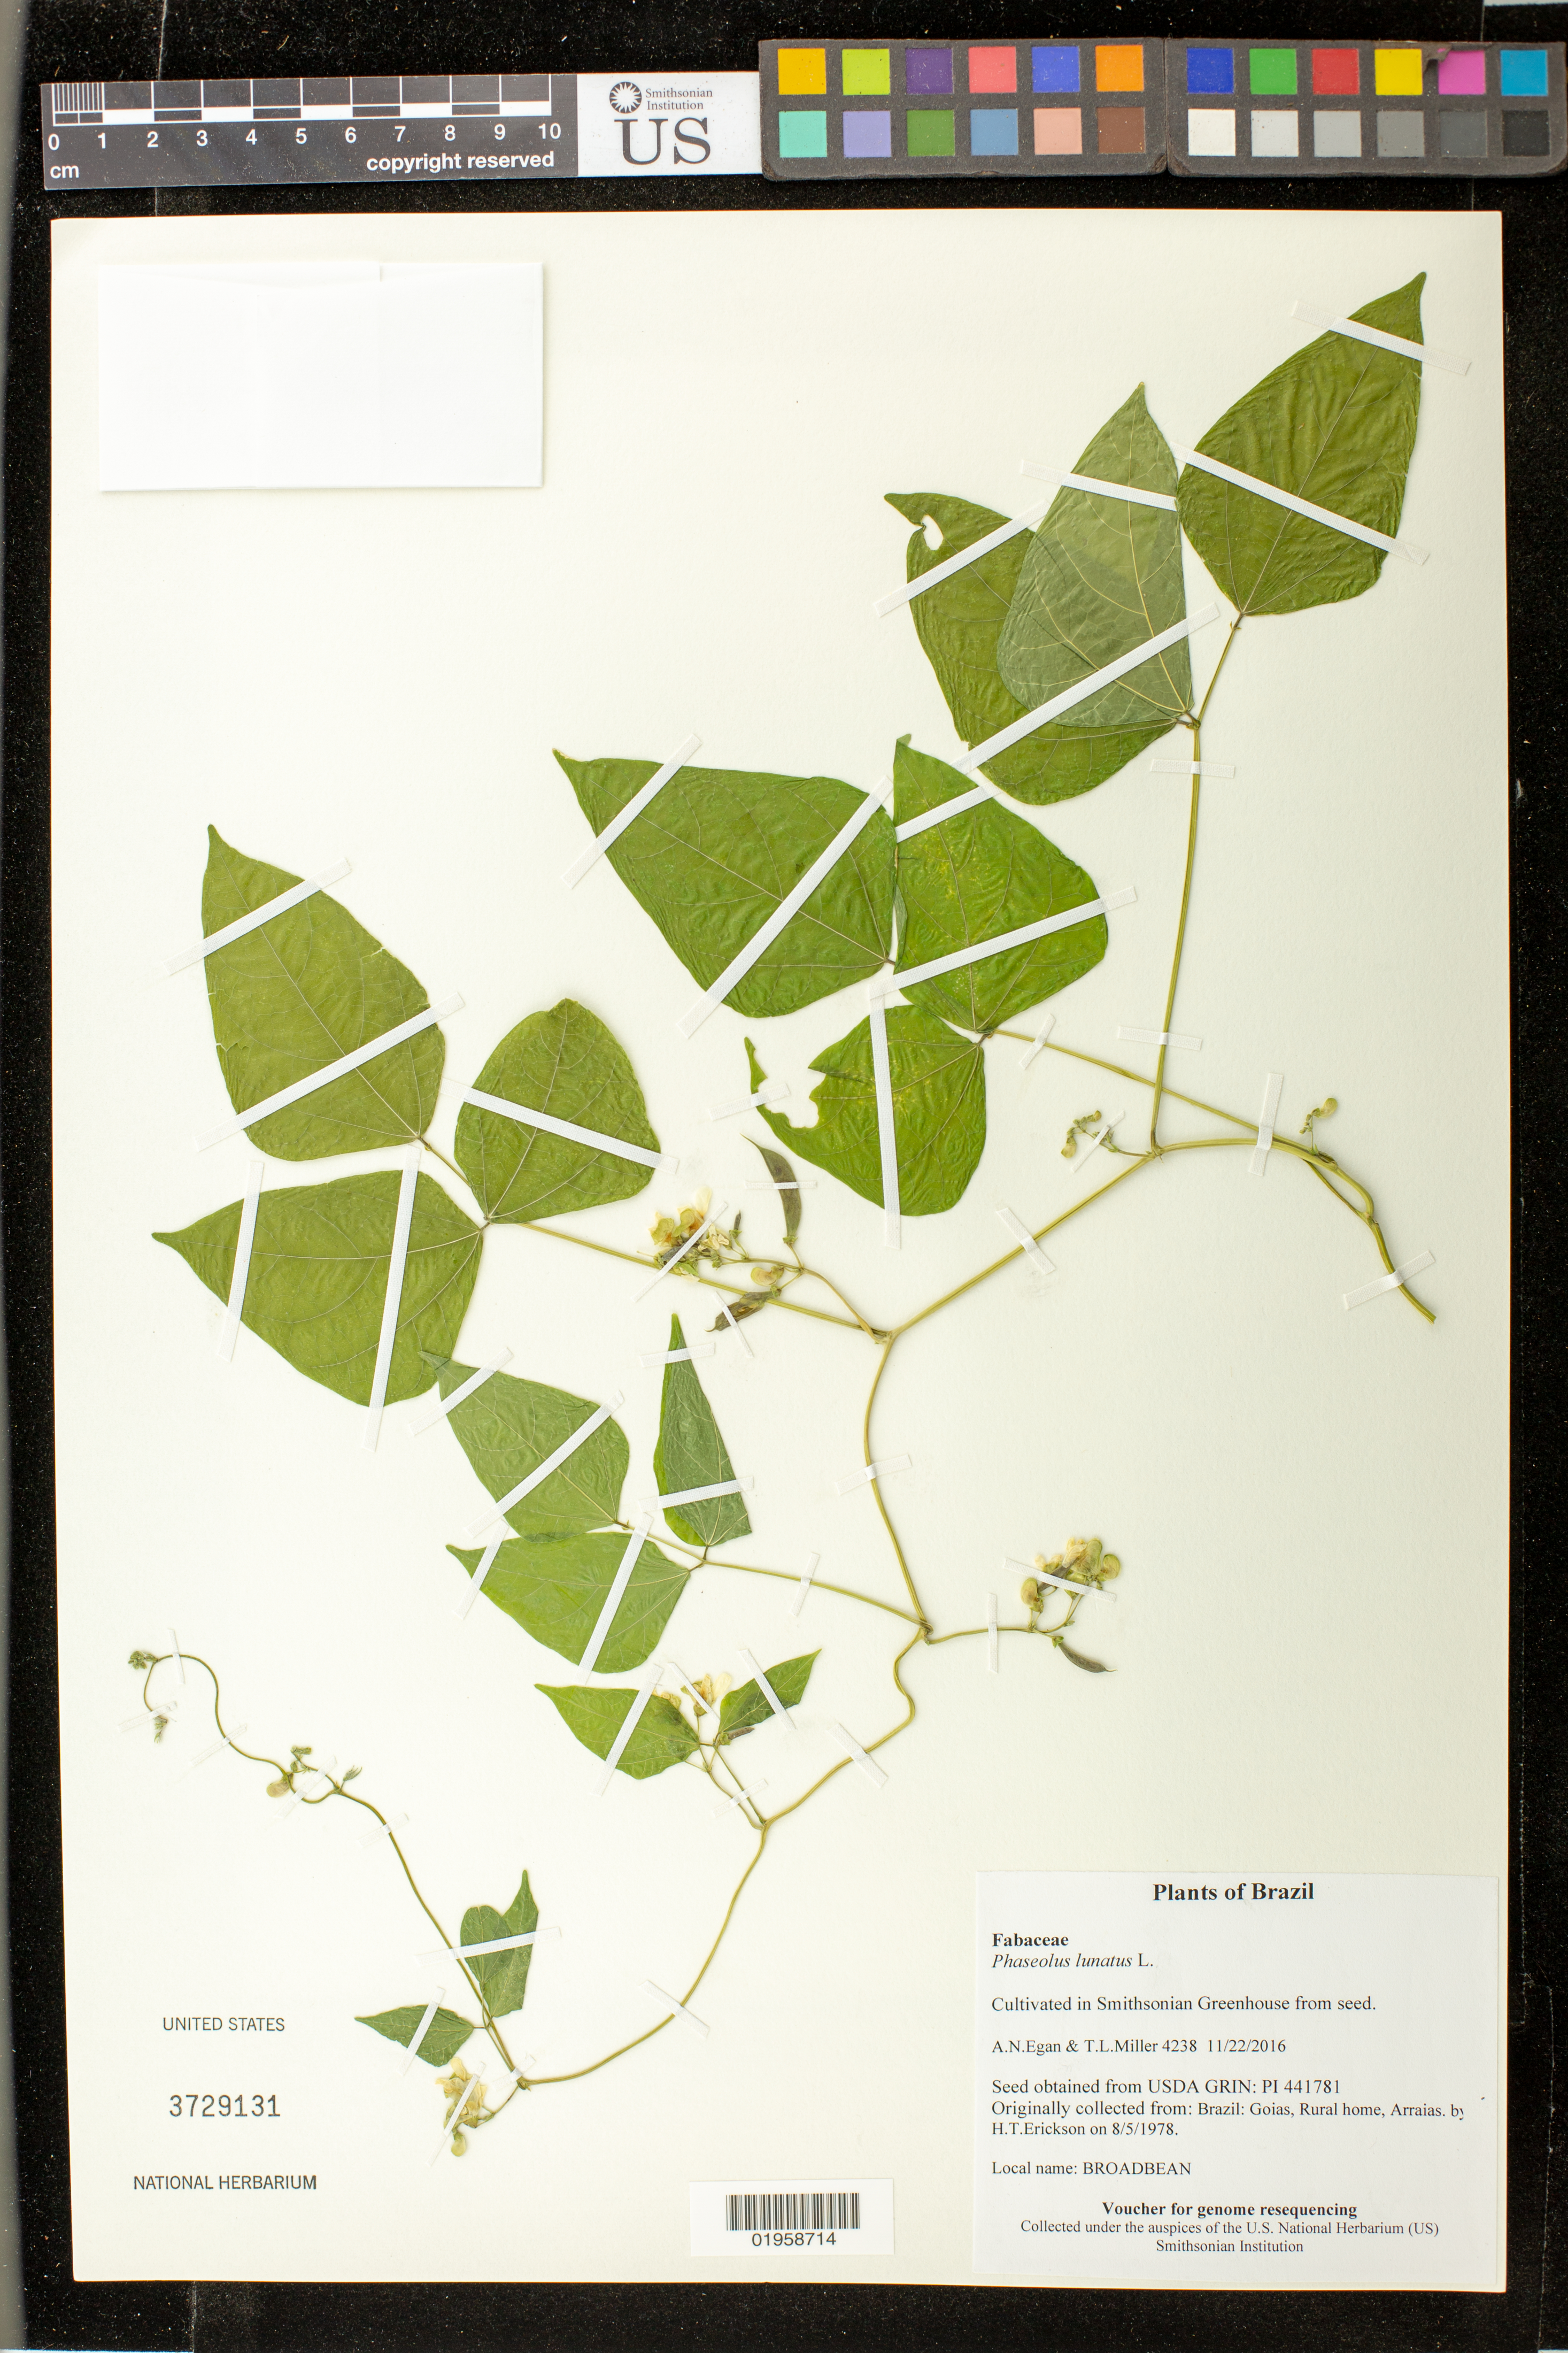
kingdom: Plantae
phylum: Tracheophyta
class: Magnoliopsida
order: Fabales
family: Fabaceae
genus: Phaseolus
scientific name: Phaseolus lunatus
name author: L.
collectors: A. N. Egan & T. L. Miller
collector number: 4238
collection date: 2016-11-22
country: United States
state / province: Maryland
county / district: Prince George's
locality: Smithsonian's Museum Support Ctr; 4210 Suitland Pkwy., NMNH Botany Research Greenhouses. Suitland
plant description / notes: Originally collected in Brazil, Goias, Rural home, Arraias, on 1978-08-05. H.T.Erickson (collector); Grown from seed acquired from the USDA's GRIN seed bank.; Broadbean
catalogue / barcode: US 3729131